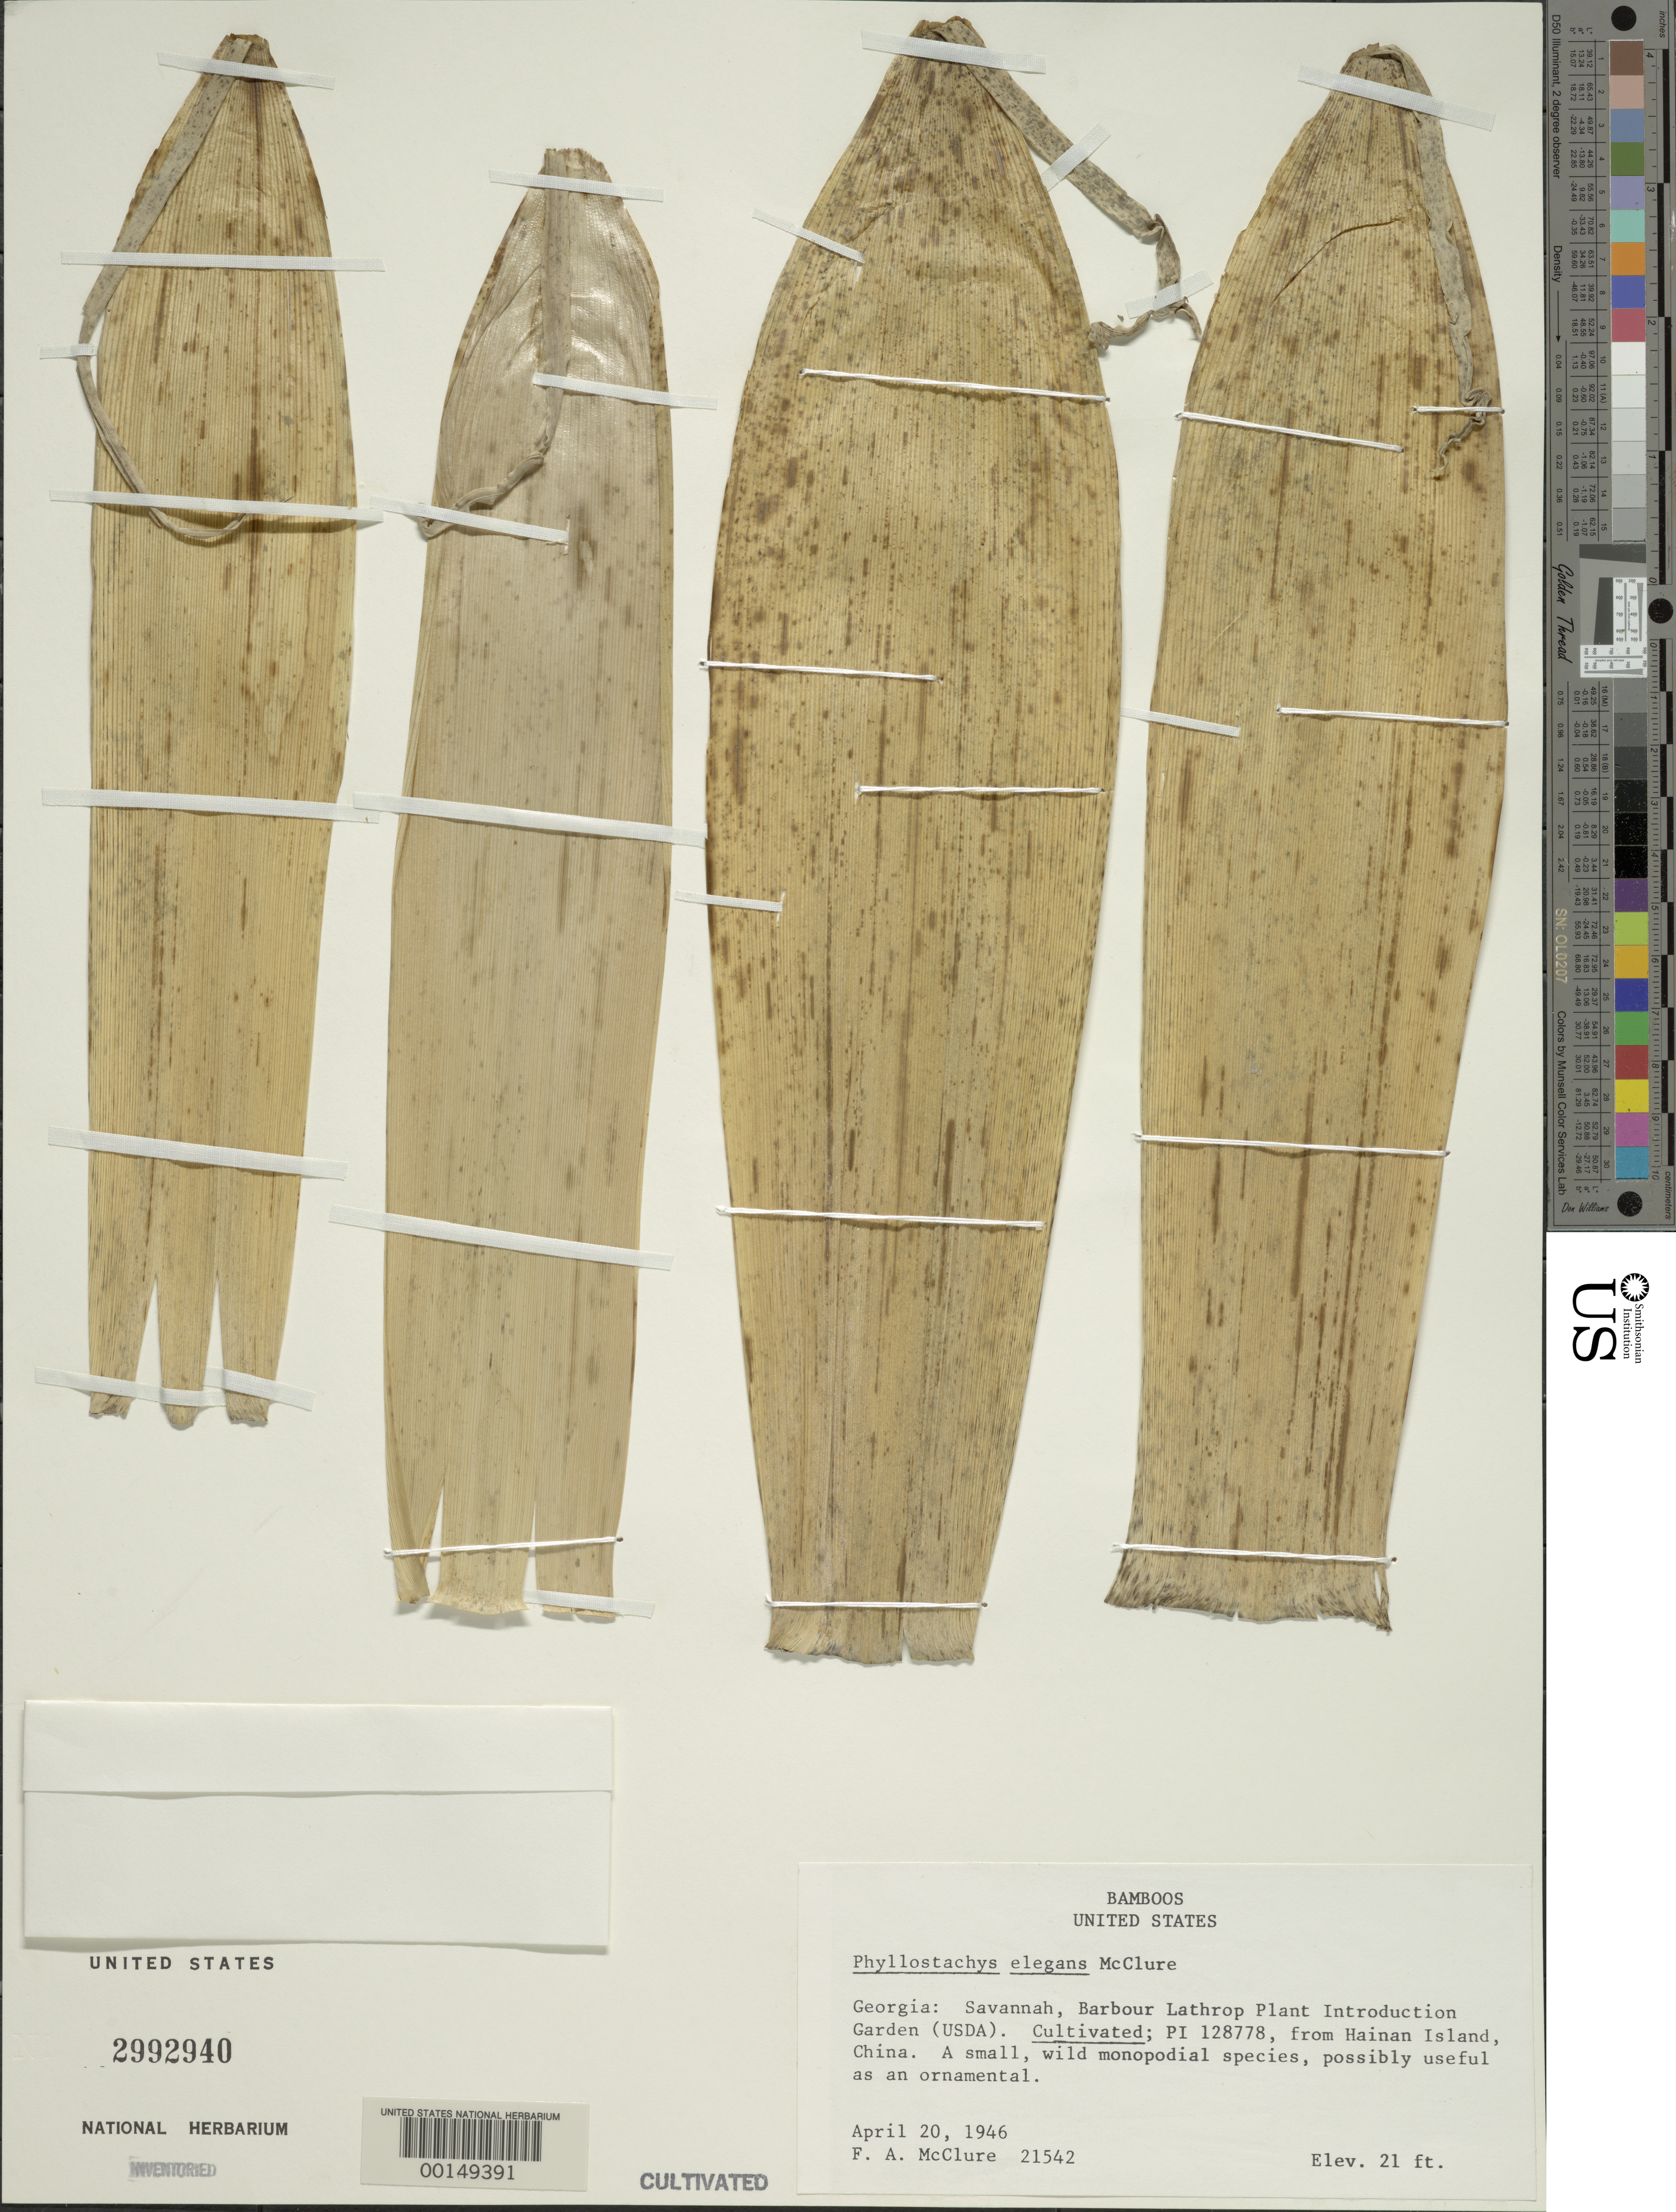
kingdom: Plantae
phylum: Tracheophyta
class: Liliopsida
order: Poales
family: Poaceae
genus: Phyllostachys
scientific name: Phyllostachys elegans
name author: McClure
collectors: F. A. McClure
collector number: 21542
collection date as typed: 20 Apr 1946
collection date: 1946-04-20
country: United States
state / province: Georgia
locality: Savannah, barbour lathrop p.i. garden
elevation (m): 6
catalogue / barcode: US 2992940